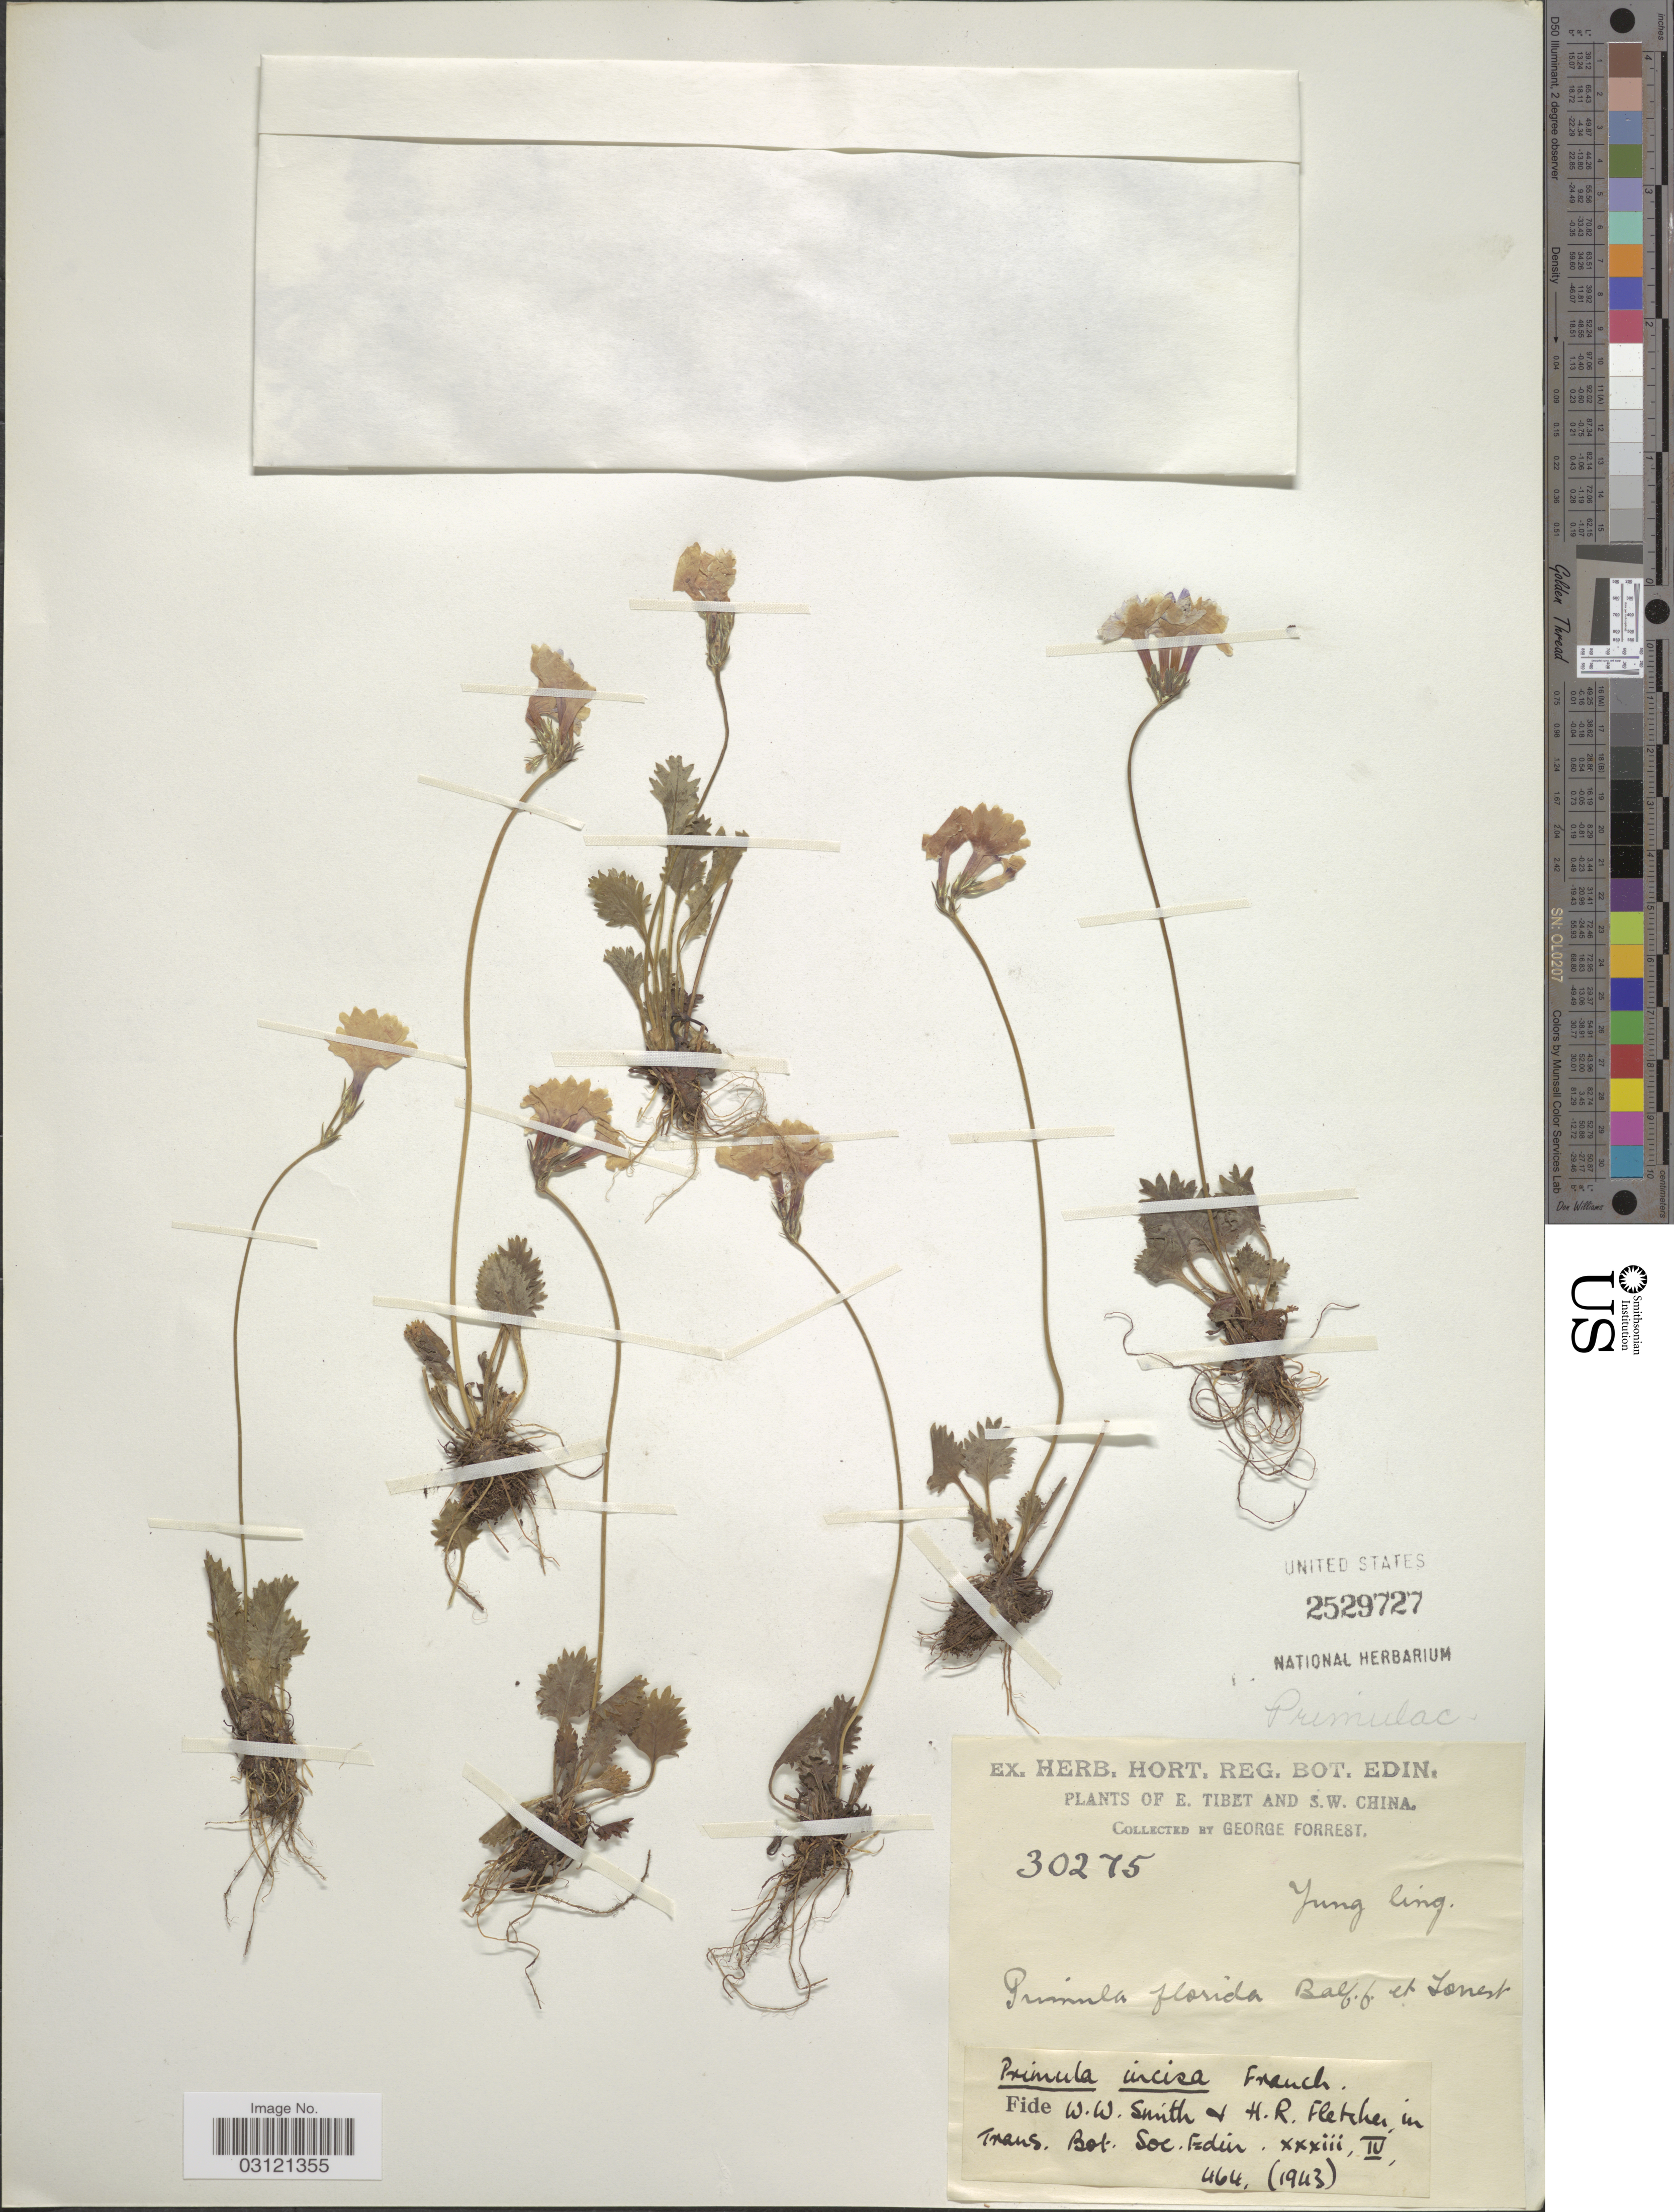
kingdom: Plantae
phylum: Tracheophyta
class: Magnoliopsida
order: Ericales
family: Primulaceae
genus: Primula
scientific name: Primula incisa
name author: Franch.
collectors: G. Forrest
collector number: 30275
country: China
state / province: Xizang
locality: E. Tibet and S.W. China, Yung ling.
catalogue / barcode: US 2529727